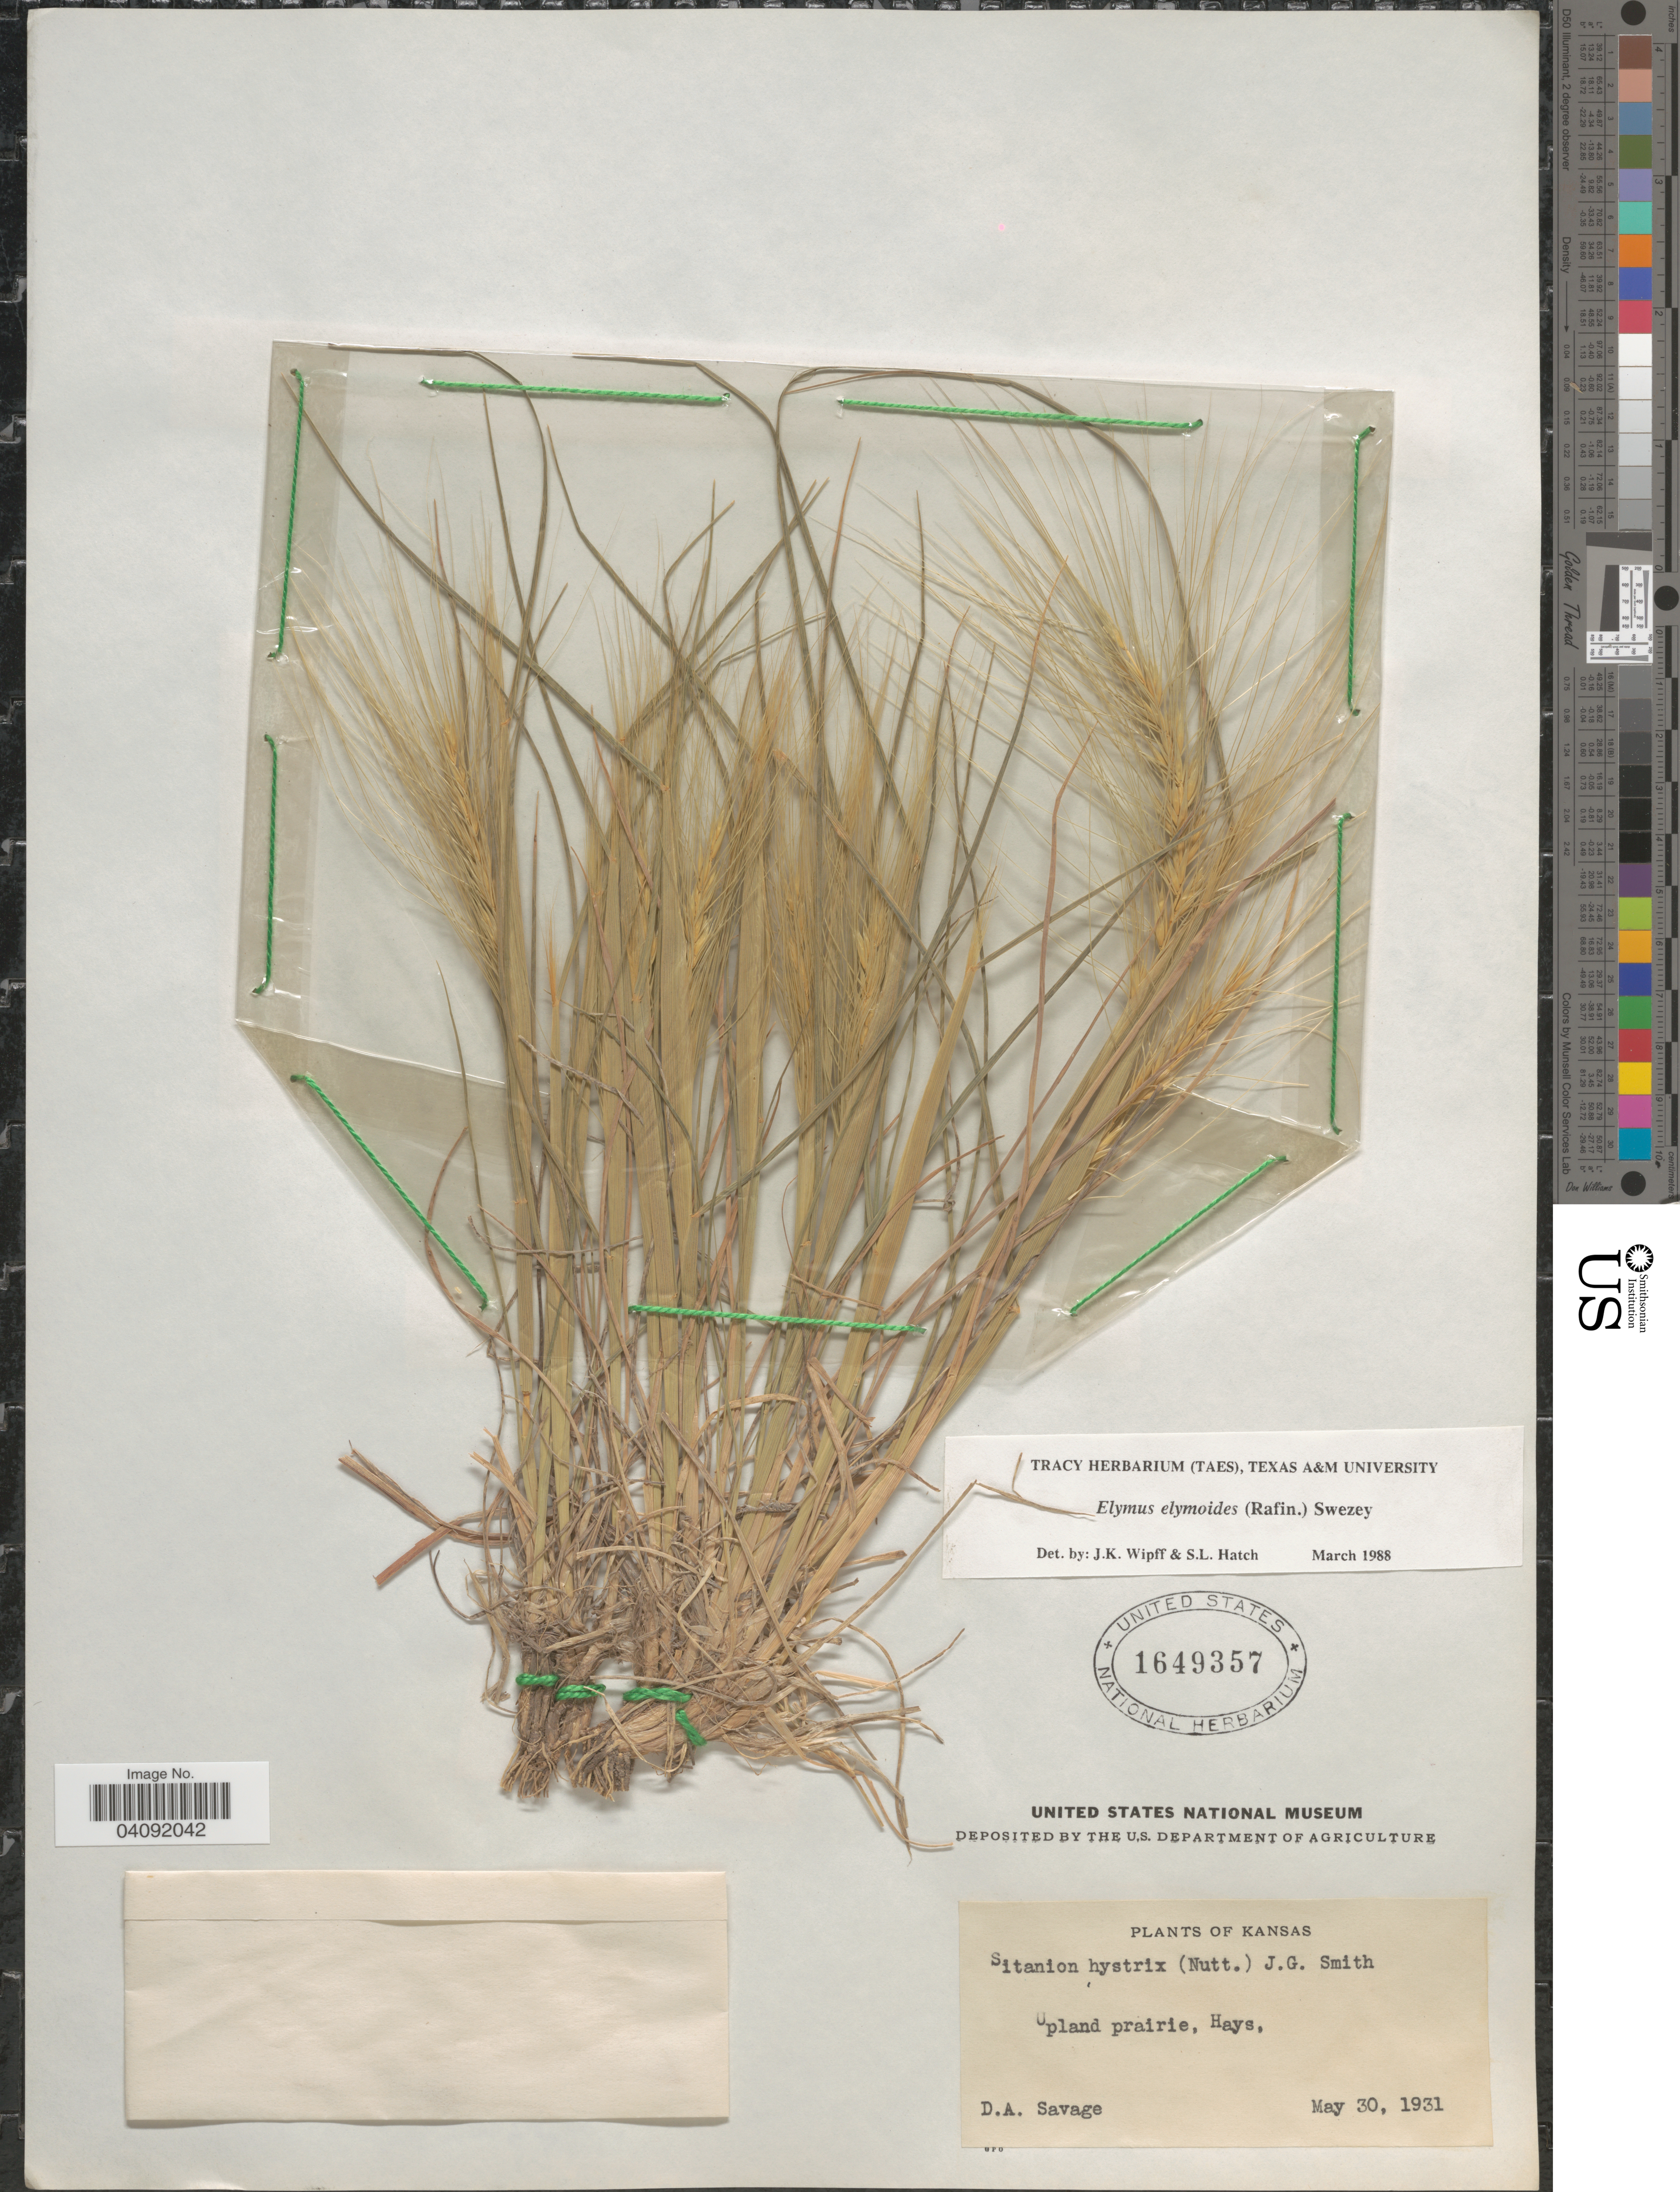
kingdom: Plantae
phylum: Tracheophyta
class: Liliopsida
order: Poales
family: Poaceae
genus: Elymus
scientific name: Elymus elymoides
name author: (Raf.) Swezey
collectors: D. Savage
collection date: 1931-05-30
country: United States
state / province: Kansas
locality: Upland prairie, Hays.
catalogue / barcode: US 1649357